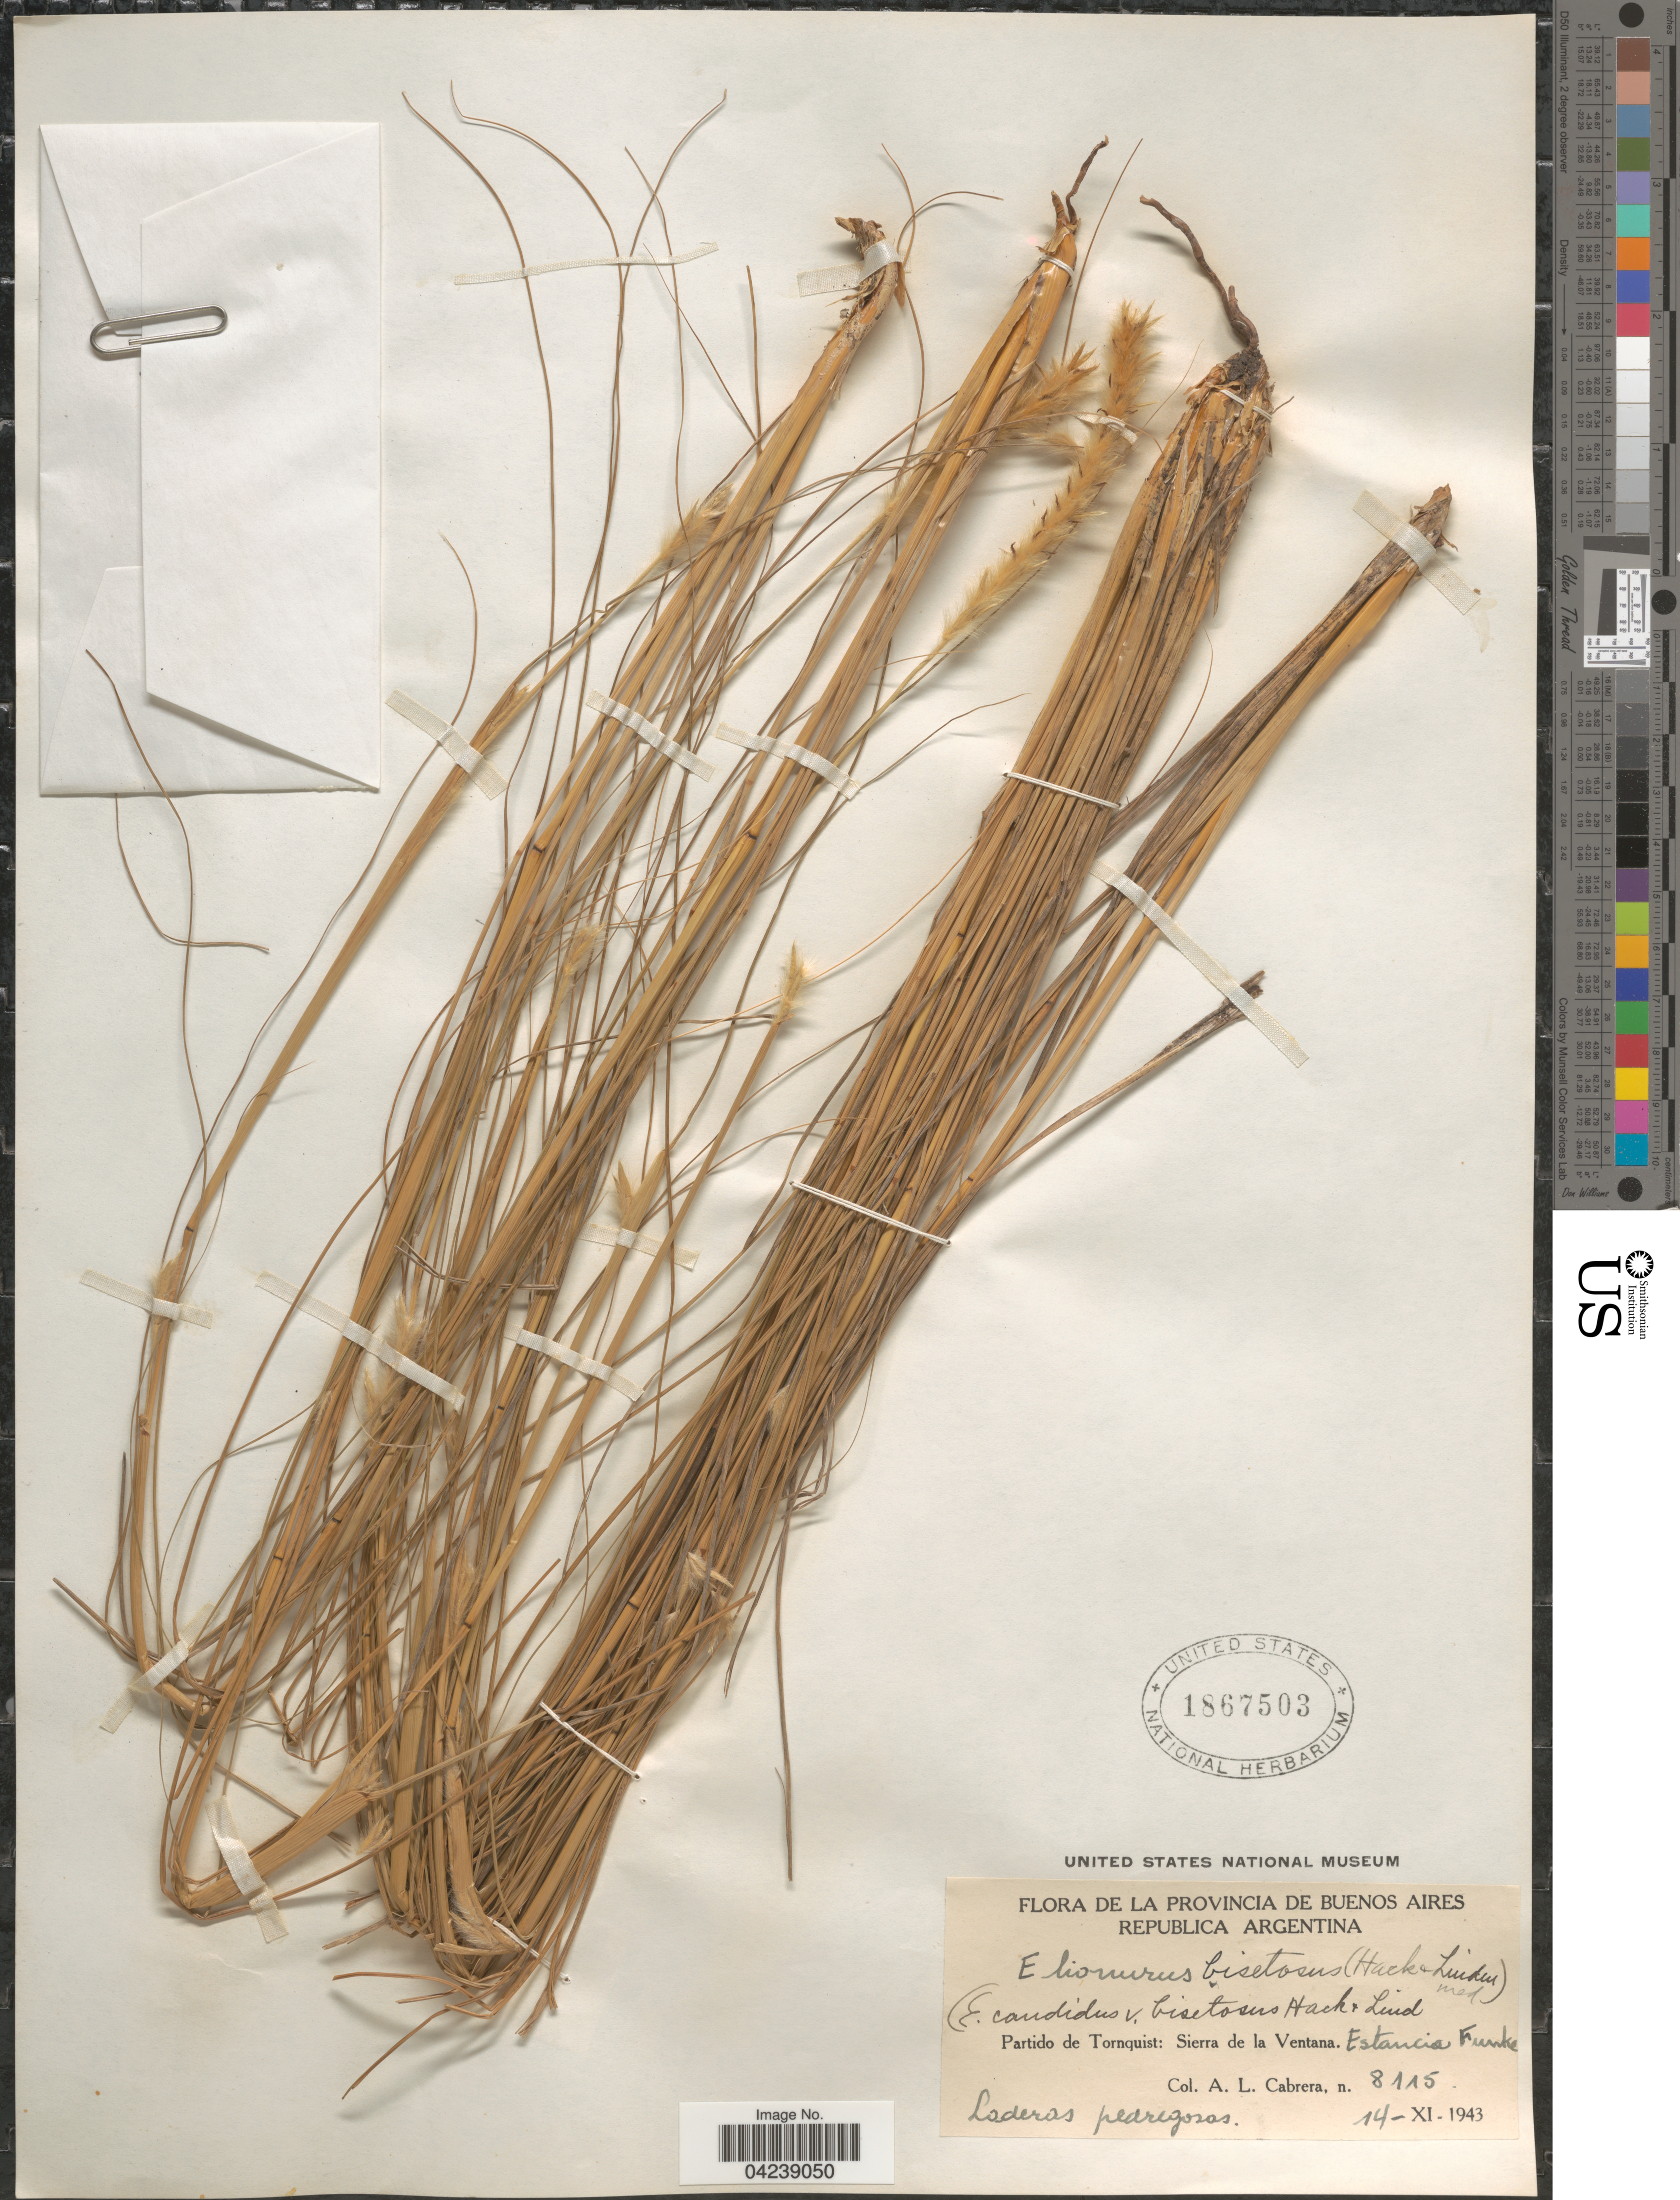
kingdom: Plantae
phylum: Tracheophyta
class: Liliopsida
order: Poales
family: Poaceae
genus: Elionurus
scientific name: Elionurus muticus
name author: (Spreng.) Kuntze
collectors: A. L. Cabrera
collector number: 8115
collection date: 1943-11-14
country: Argentina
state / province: Buenos Aires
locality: Partido de Tornquist: Sierra de la Ventana. Estancia Funke.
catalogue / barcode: US 1867503